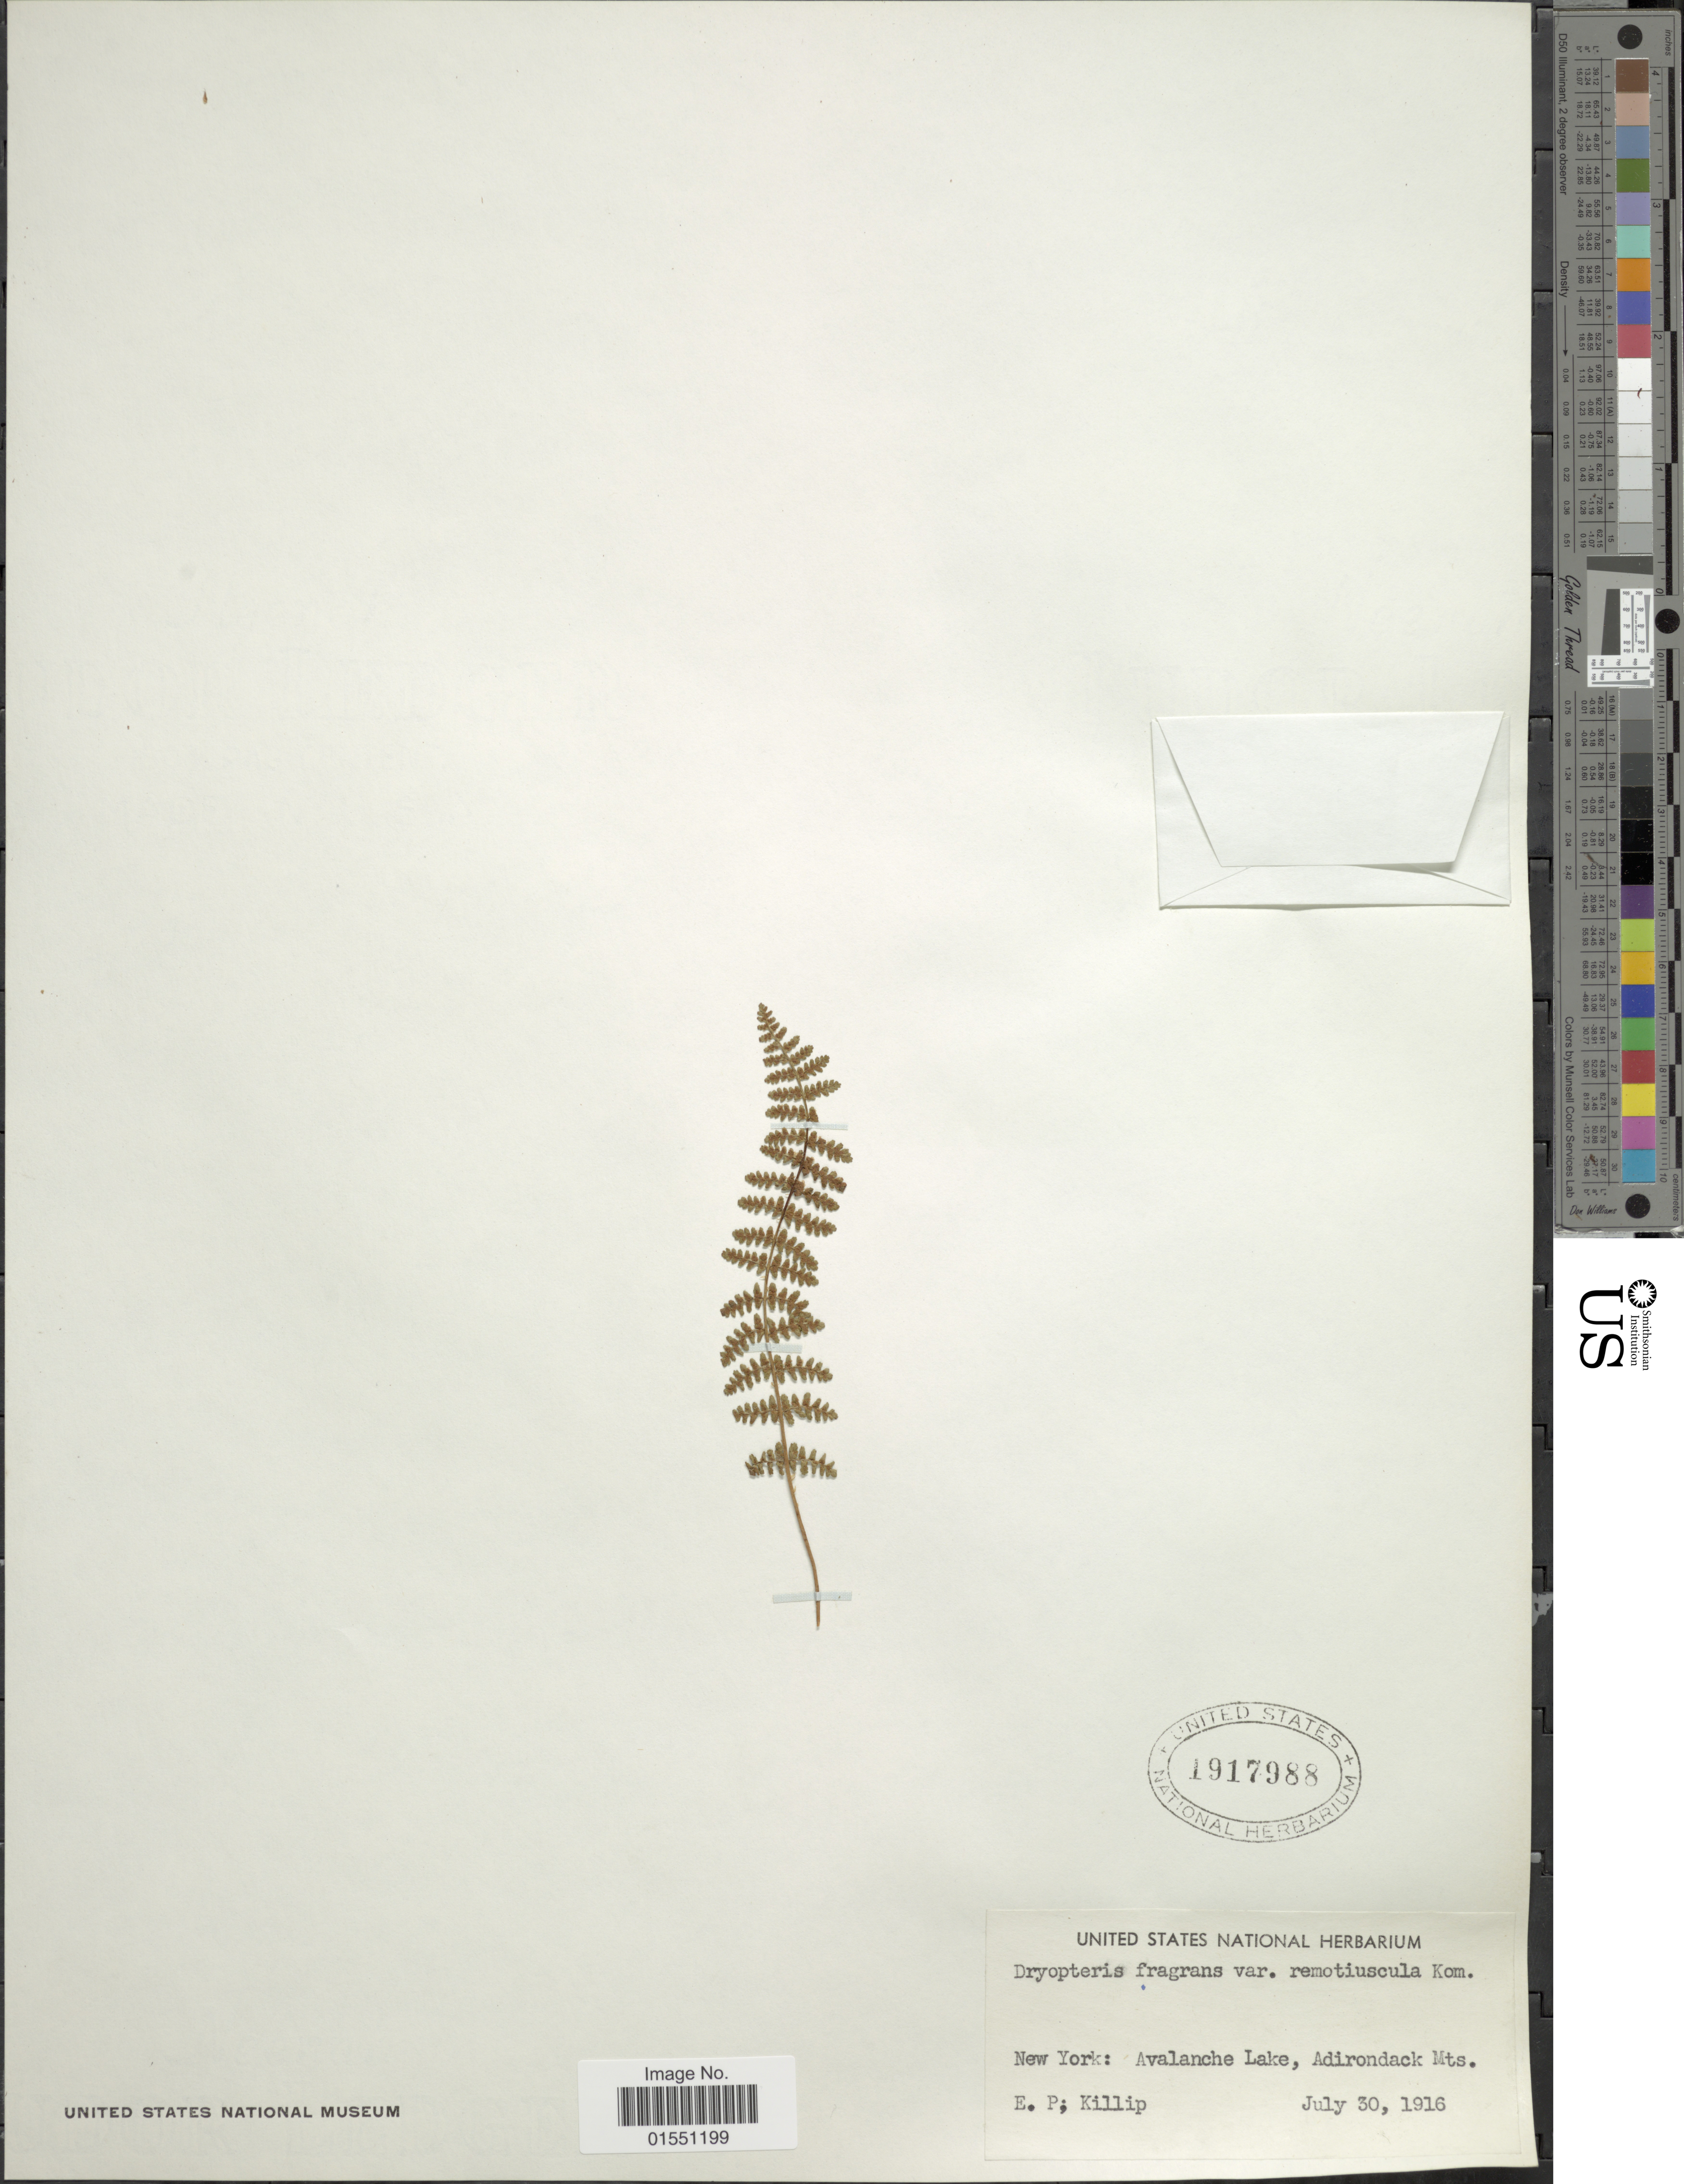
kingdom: Plantae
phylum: Tracheophyta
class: Polypodiopsida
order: Polypodiales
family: Dryopteridaceae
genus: Dryopteris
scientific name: Dryopteris fragrans var. hookeriana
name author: A. Prince ex Weath.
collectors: E. P. Killip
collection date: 1916-07-30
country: United States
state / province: New York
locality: Avalanche Lake, Adirondack Mts.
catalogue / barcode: US 1917988